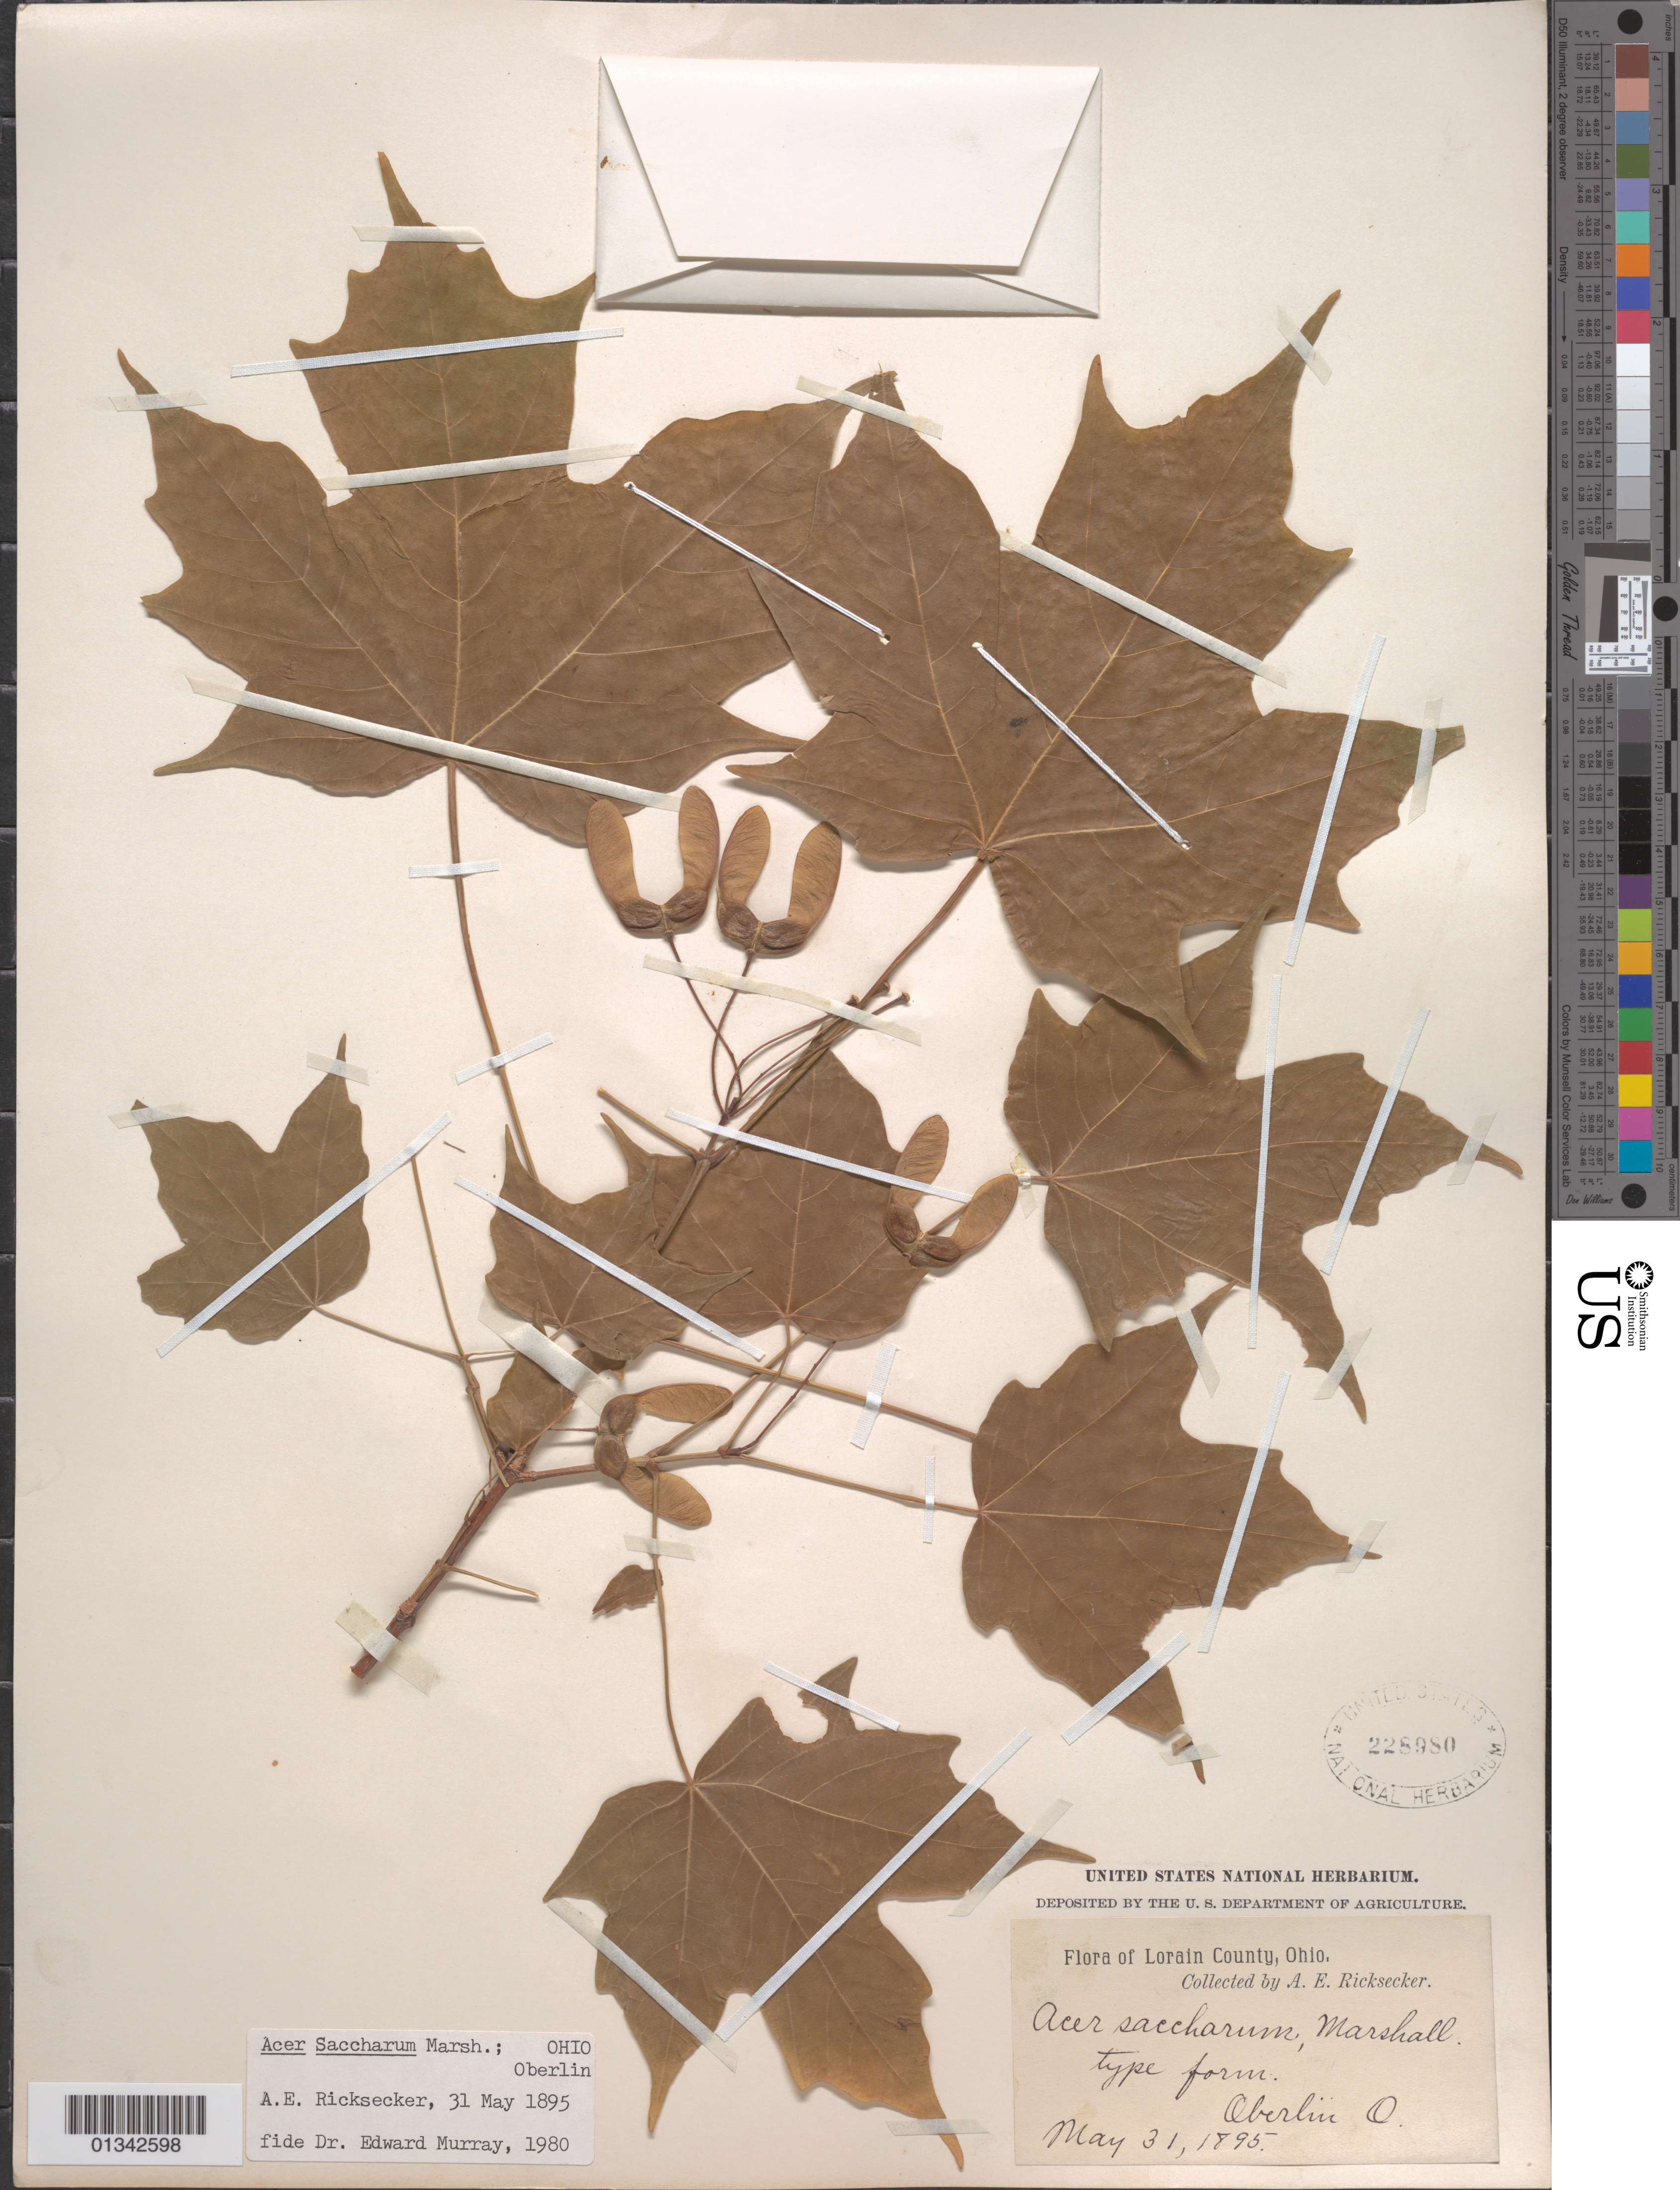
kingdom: Plantae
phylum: Tracheophyta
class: Magnoliopsida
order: Sapindales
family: Sapindaceae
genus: Acer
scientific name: Acer saccharum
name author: Marshall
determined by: Murray, Edward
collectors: A. E. Ricksecker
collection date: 1895-05-31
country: United States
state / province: Ohio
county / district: Lorain County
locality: Oberlin, Lorain County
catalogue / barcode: US 228980